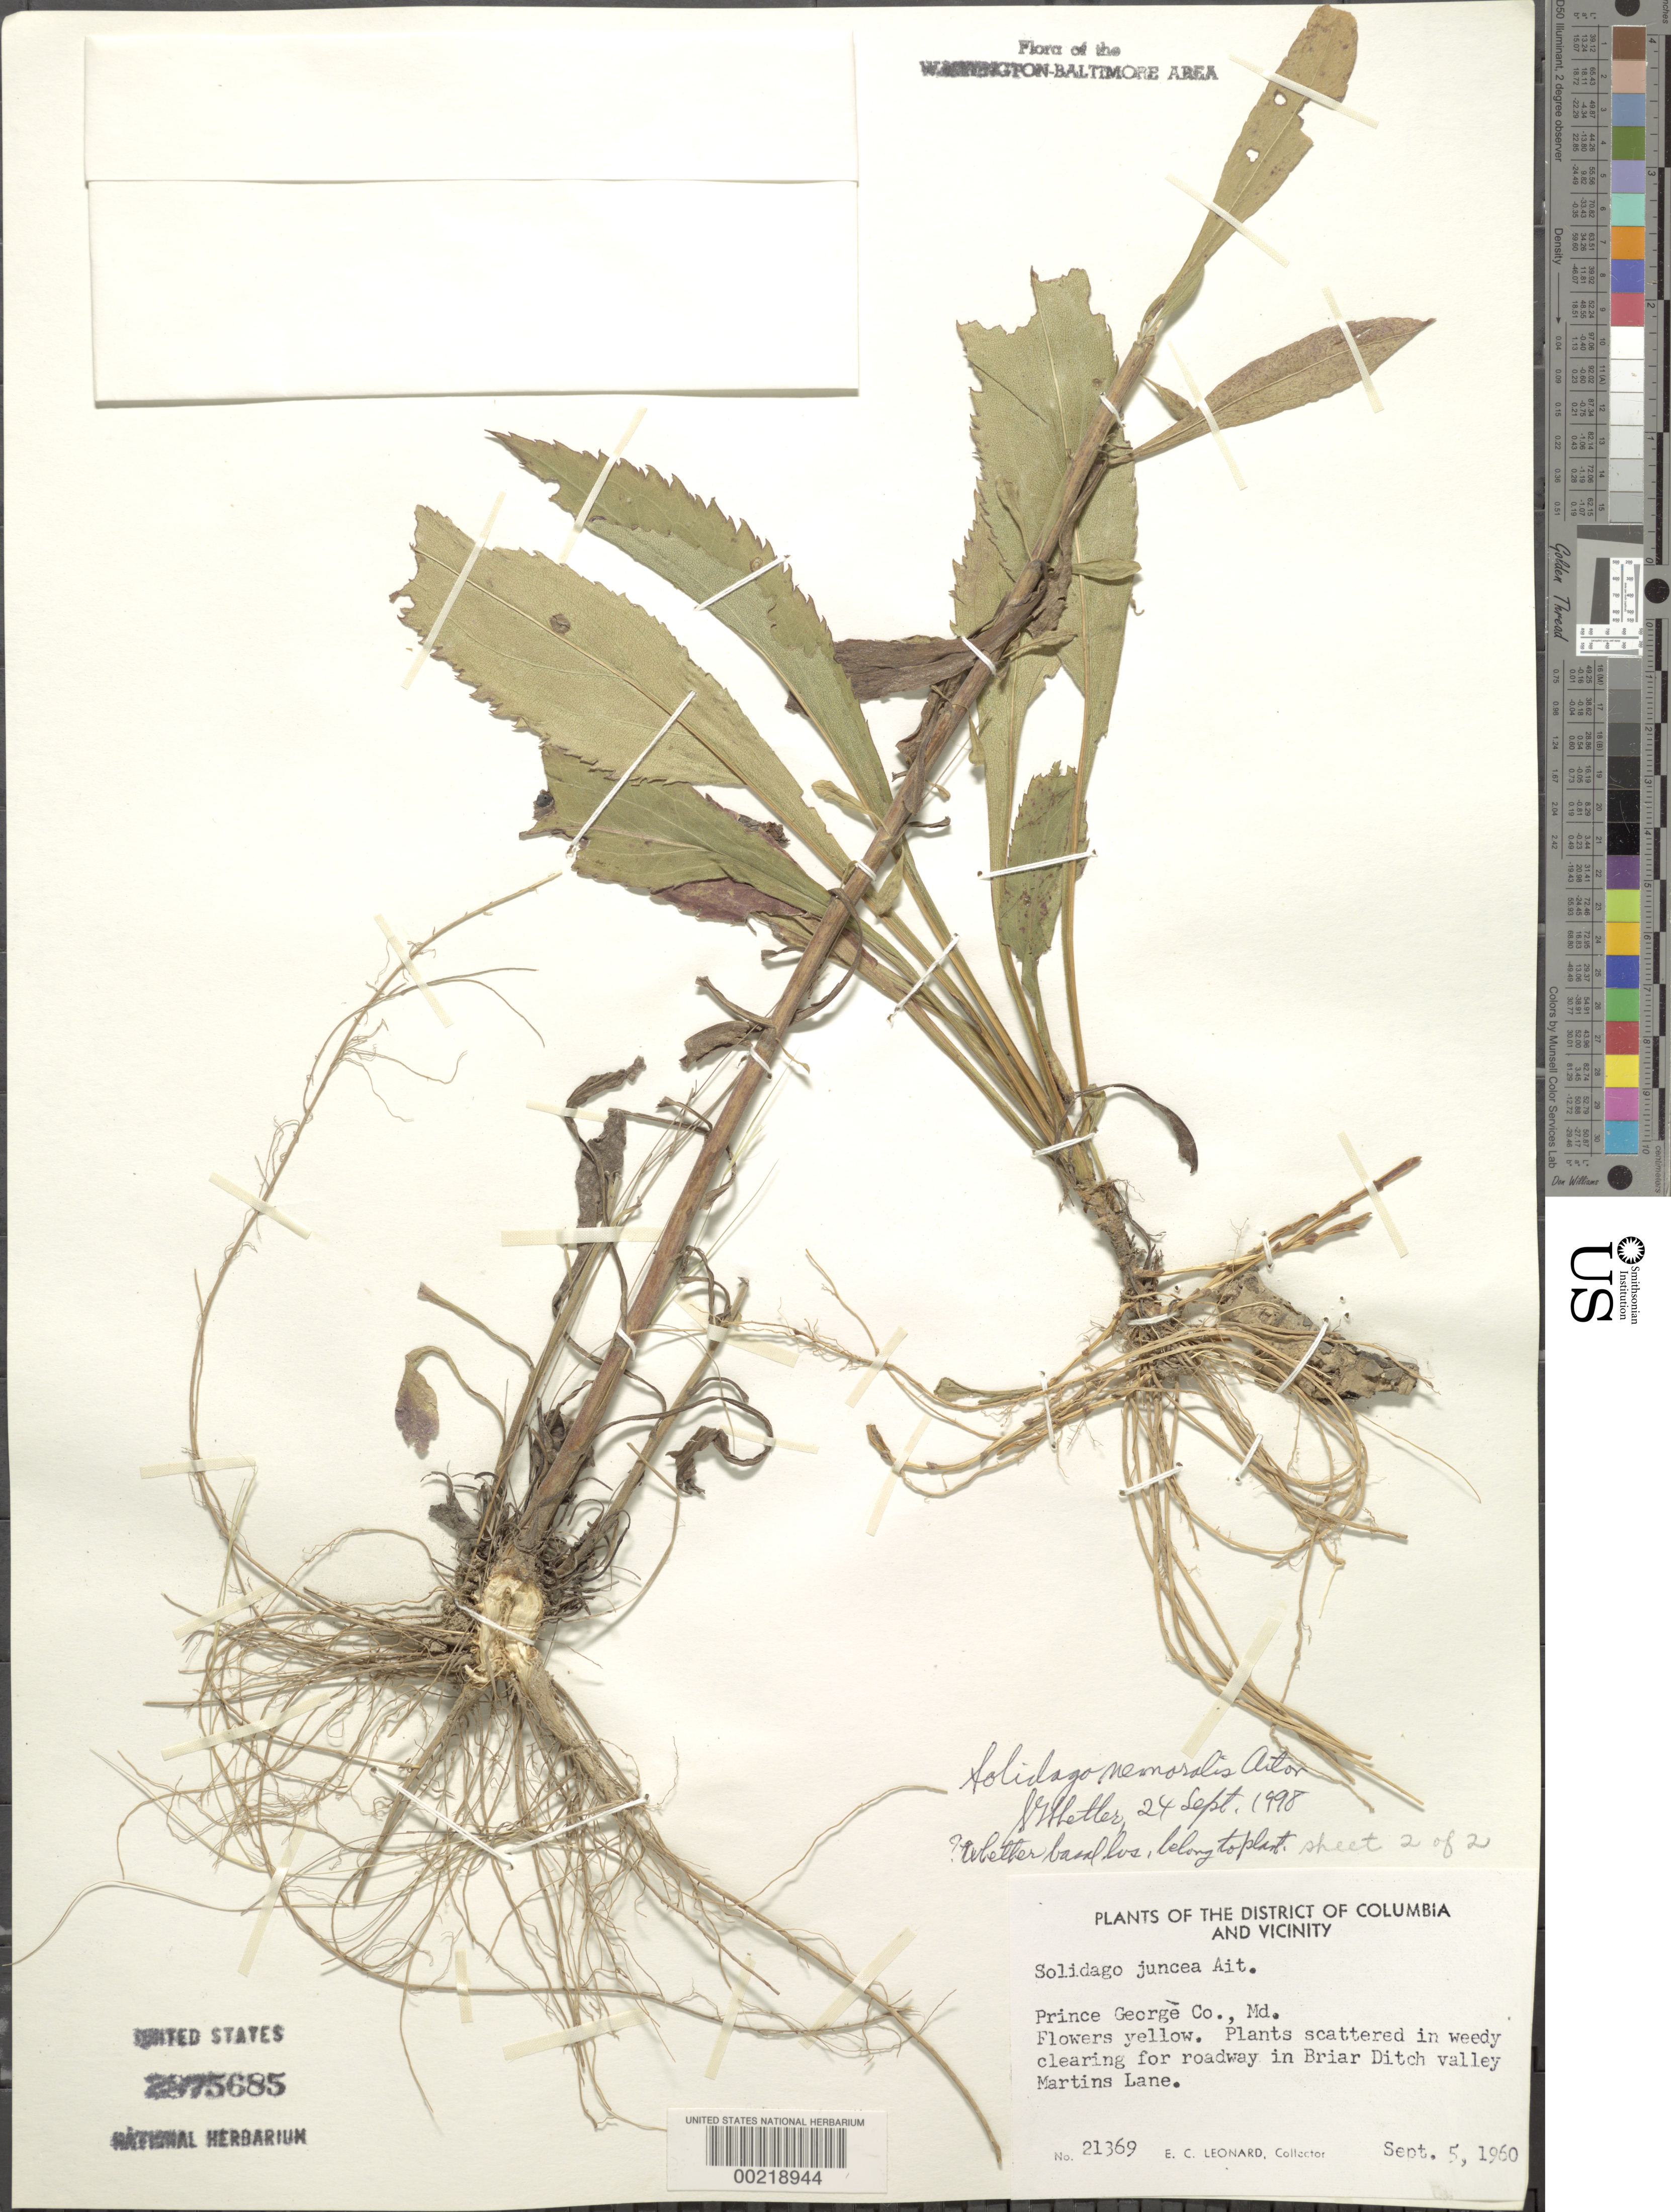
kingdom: Plantae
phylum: Tracheophyta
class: Magnoliopsida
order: Asterales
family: Asteraceae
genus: Solidago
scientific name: Solidago nemoralis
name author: Aiton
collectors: E. C. Leonard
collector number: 21369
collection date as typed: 05 Sep 1960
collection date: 1960-09-05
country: United States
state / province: Maryland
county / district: Prince George's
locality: Briar Ditch Valley below Martins Lane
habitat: Cleared roadway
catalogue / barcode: US 2875685